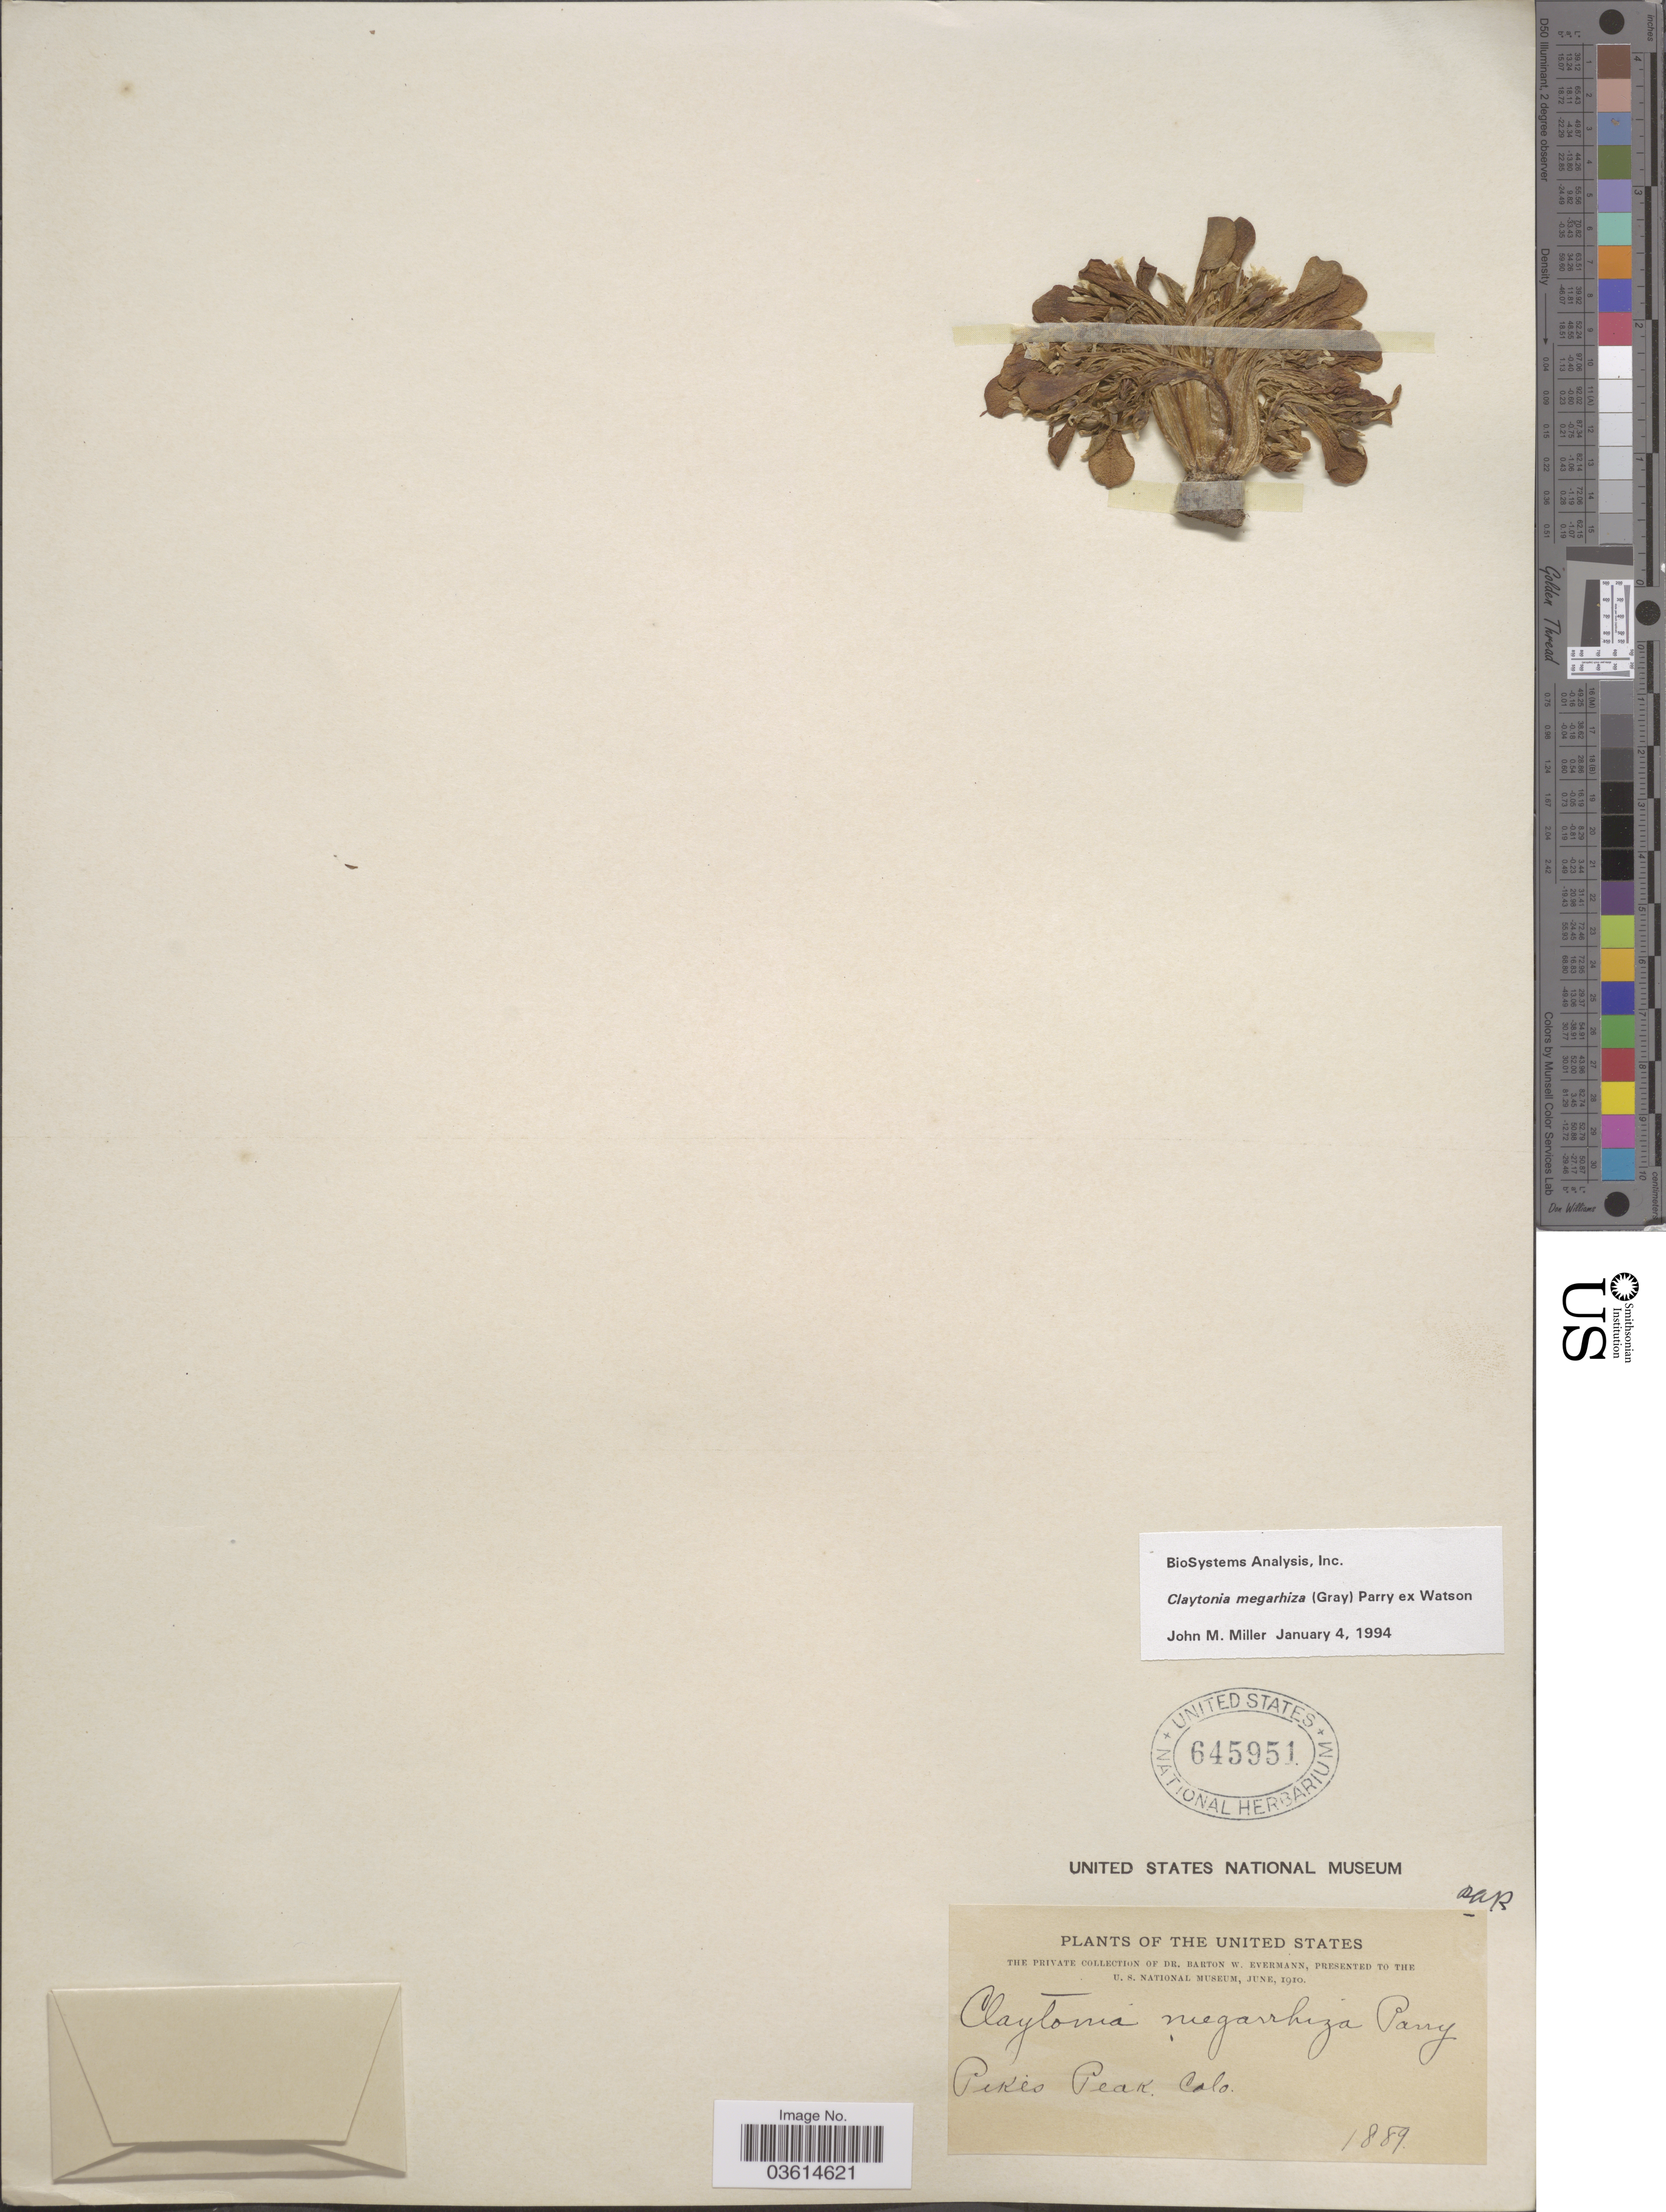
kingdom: Plantae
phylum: Tracheophyta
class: Magnoliopsida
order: Caryophyllales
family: Montiaceae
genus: Claytonia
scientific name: Claytonia megarhiza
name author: (A. Gray) Parry ex S. Watson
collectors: B. W. Evermann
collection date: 1889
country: United States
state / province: Colorado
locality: Pikes Peak.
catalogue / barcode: US 645951